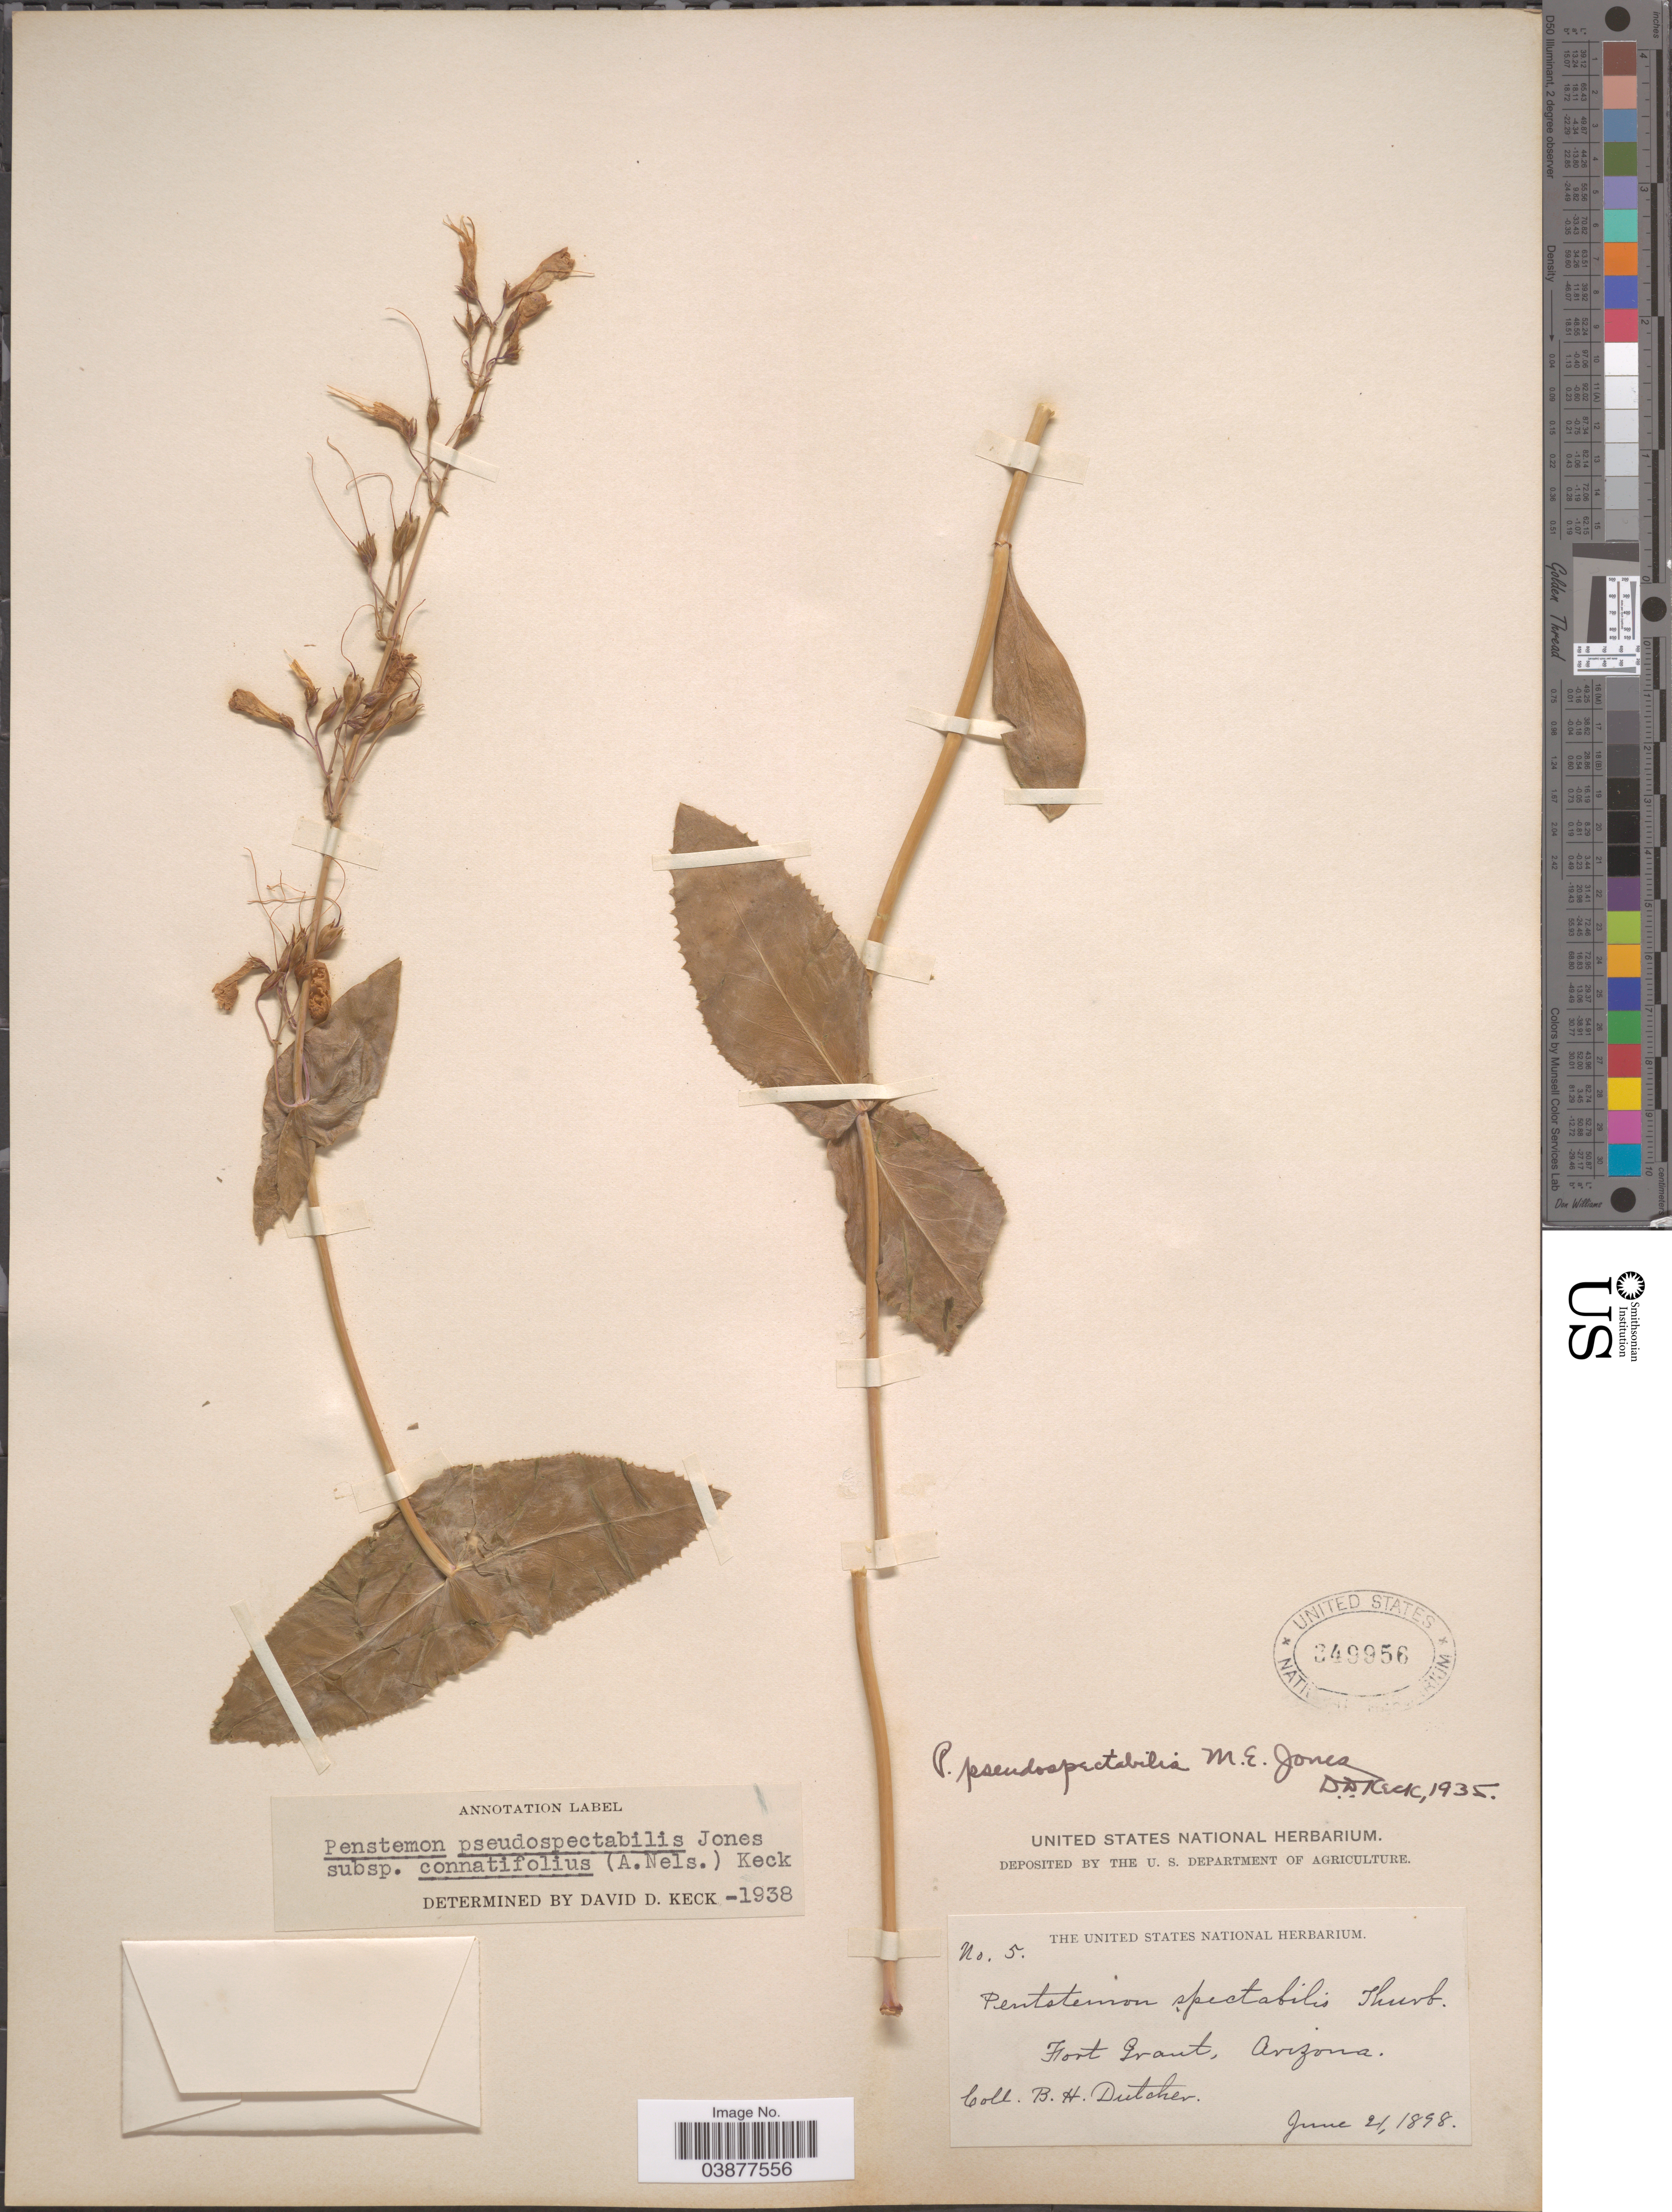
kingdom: Plantae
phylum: Tracheophyta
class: Magnoliopsida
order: Lamiales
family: Plantaginaceae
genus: Penstemon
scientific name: Penstemon pseudospectabilis var. connatifolius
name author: (A. Nelson) D.D. Keck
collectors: B. H. Dutcher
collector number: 5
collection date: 1898-06-21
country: United States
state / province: Arizona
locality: Fort Grant.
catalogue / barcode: US 349956